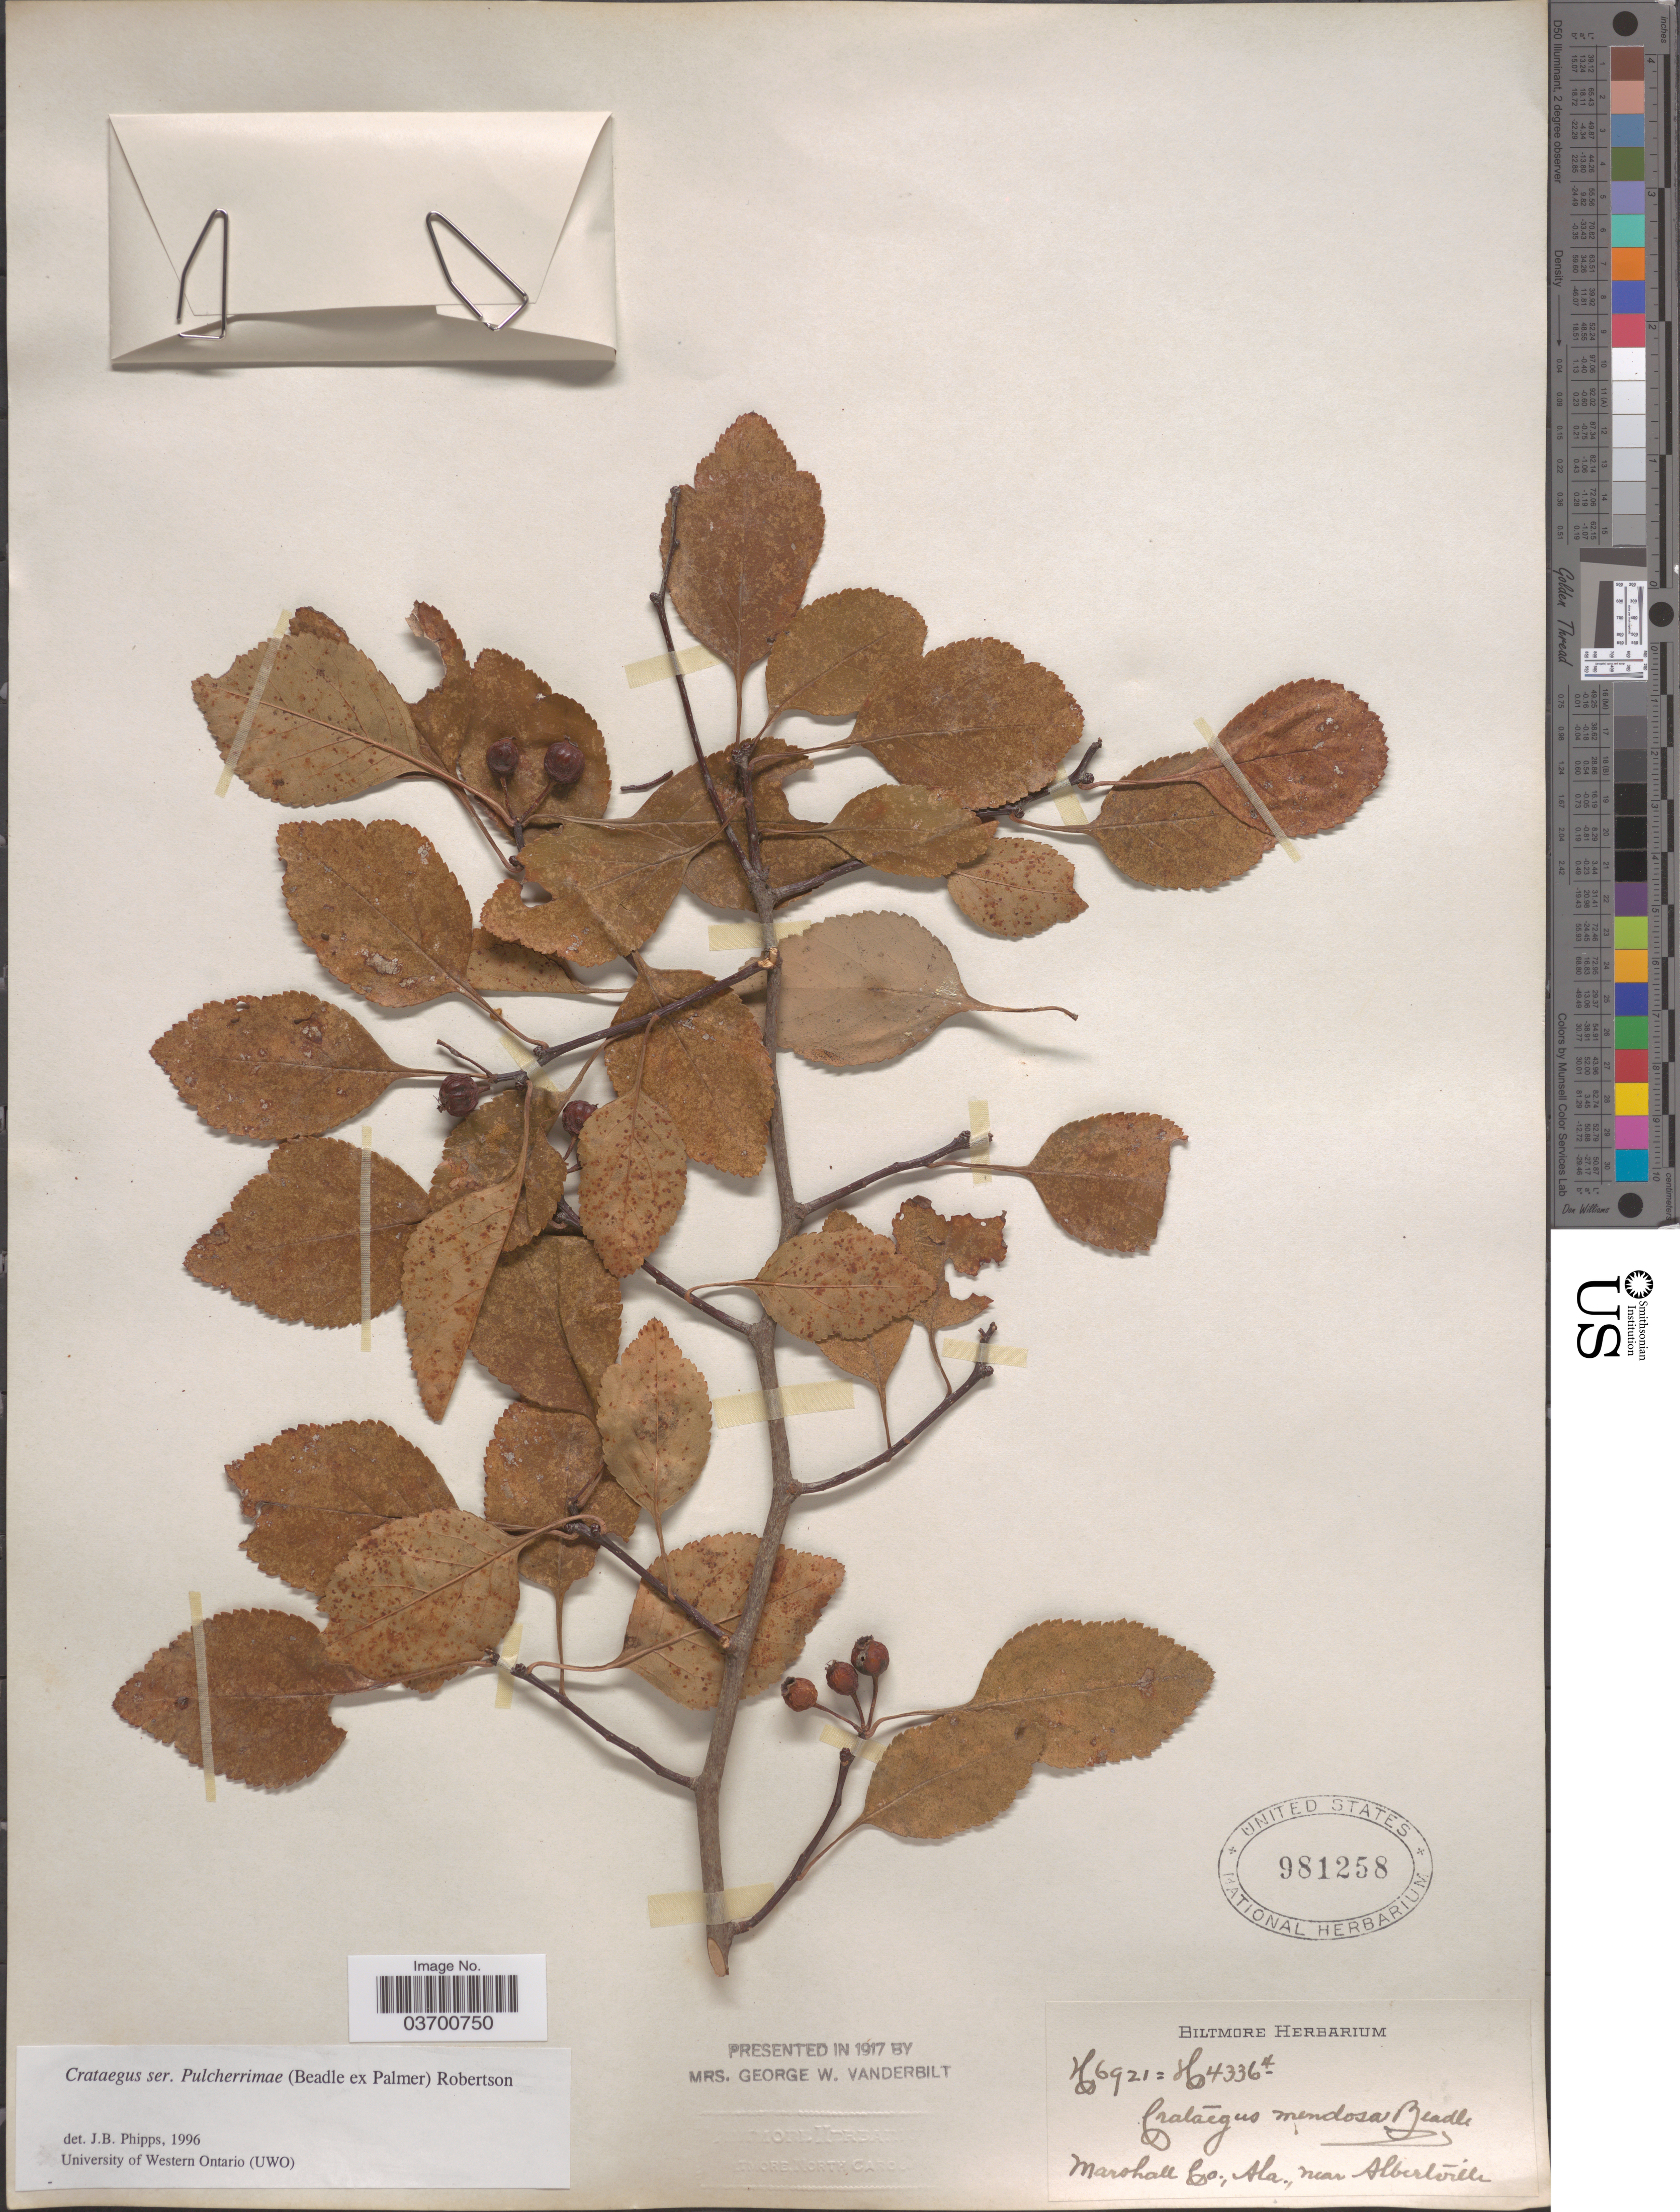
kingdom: Plantae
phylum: Tracheophyta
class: Magnoliopsida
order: Rosales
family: Rosaceae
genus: Crataegus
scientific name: Crataegus mendosa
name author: Beadle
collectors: ex herb. Biltmore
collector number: H6921=H4336/4*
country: United States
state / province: Alabama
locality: Marshall Co., near Albertville.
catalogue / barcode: US 981258